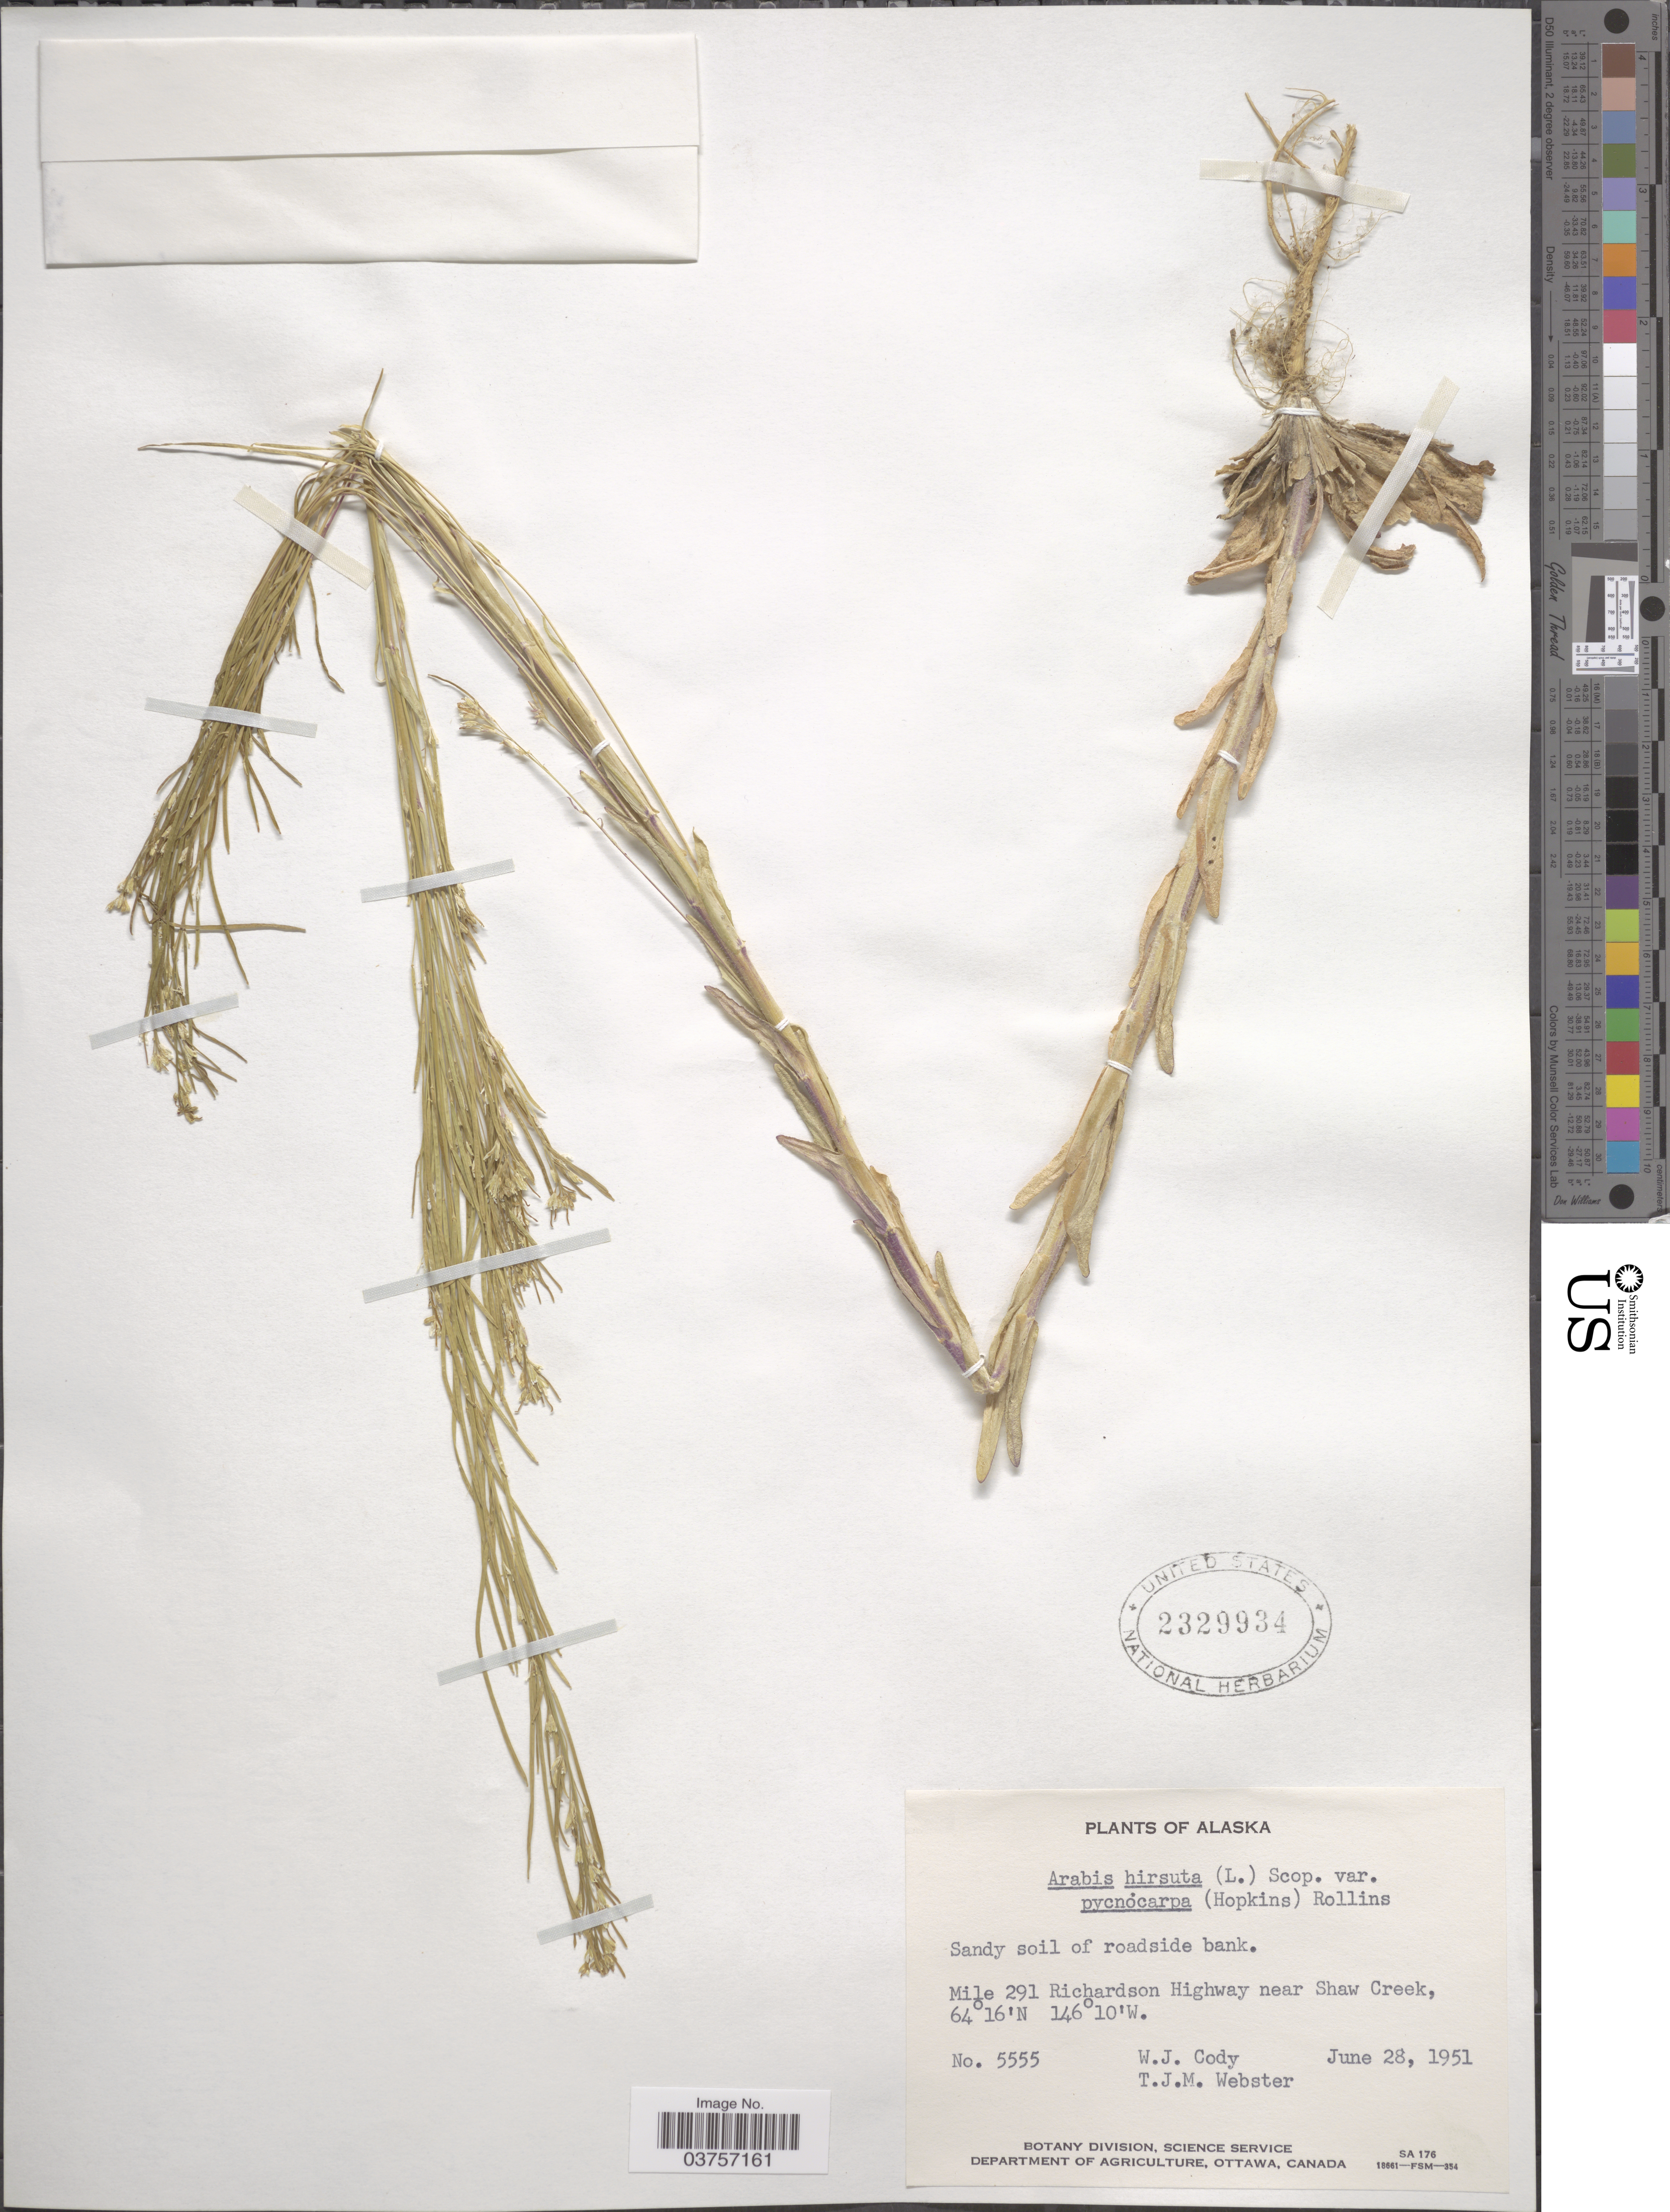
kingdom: Plantae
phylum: Tracheophyta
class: Magnoliopsida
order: Brassicales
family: Brassicaceae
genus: Arabis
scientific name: Arabis hirsuta var. pycnocarpa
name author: M. Hopkins & Rollins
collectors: W. Cody & T. J. Webster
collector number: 5555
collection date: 1951-06-28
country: United States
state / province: Alaska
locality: Mile 291 Richardson Highway near Shaw Creek.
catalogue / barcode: US 2329934